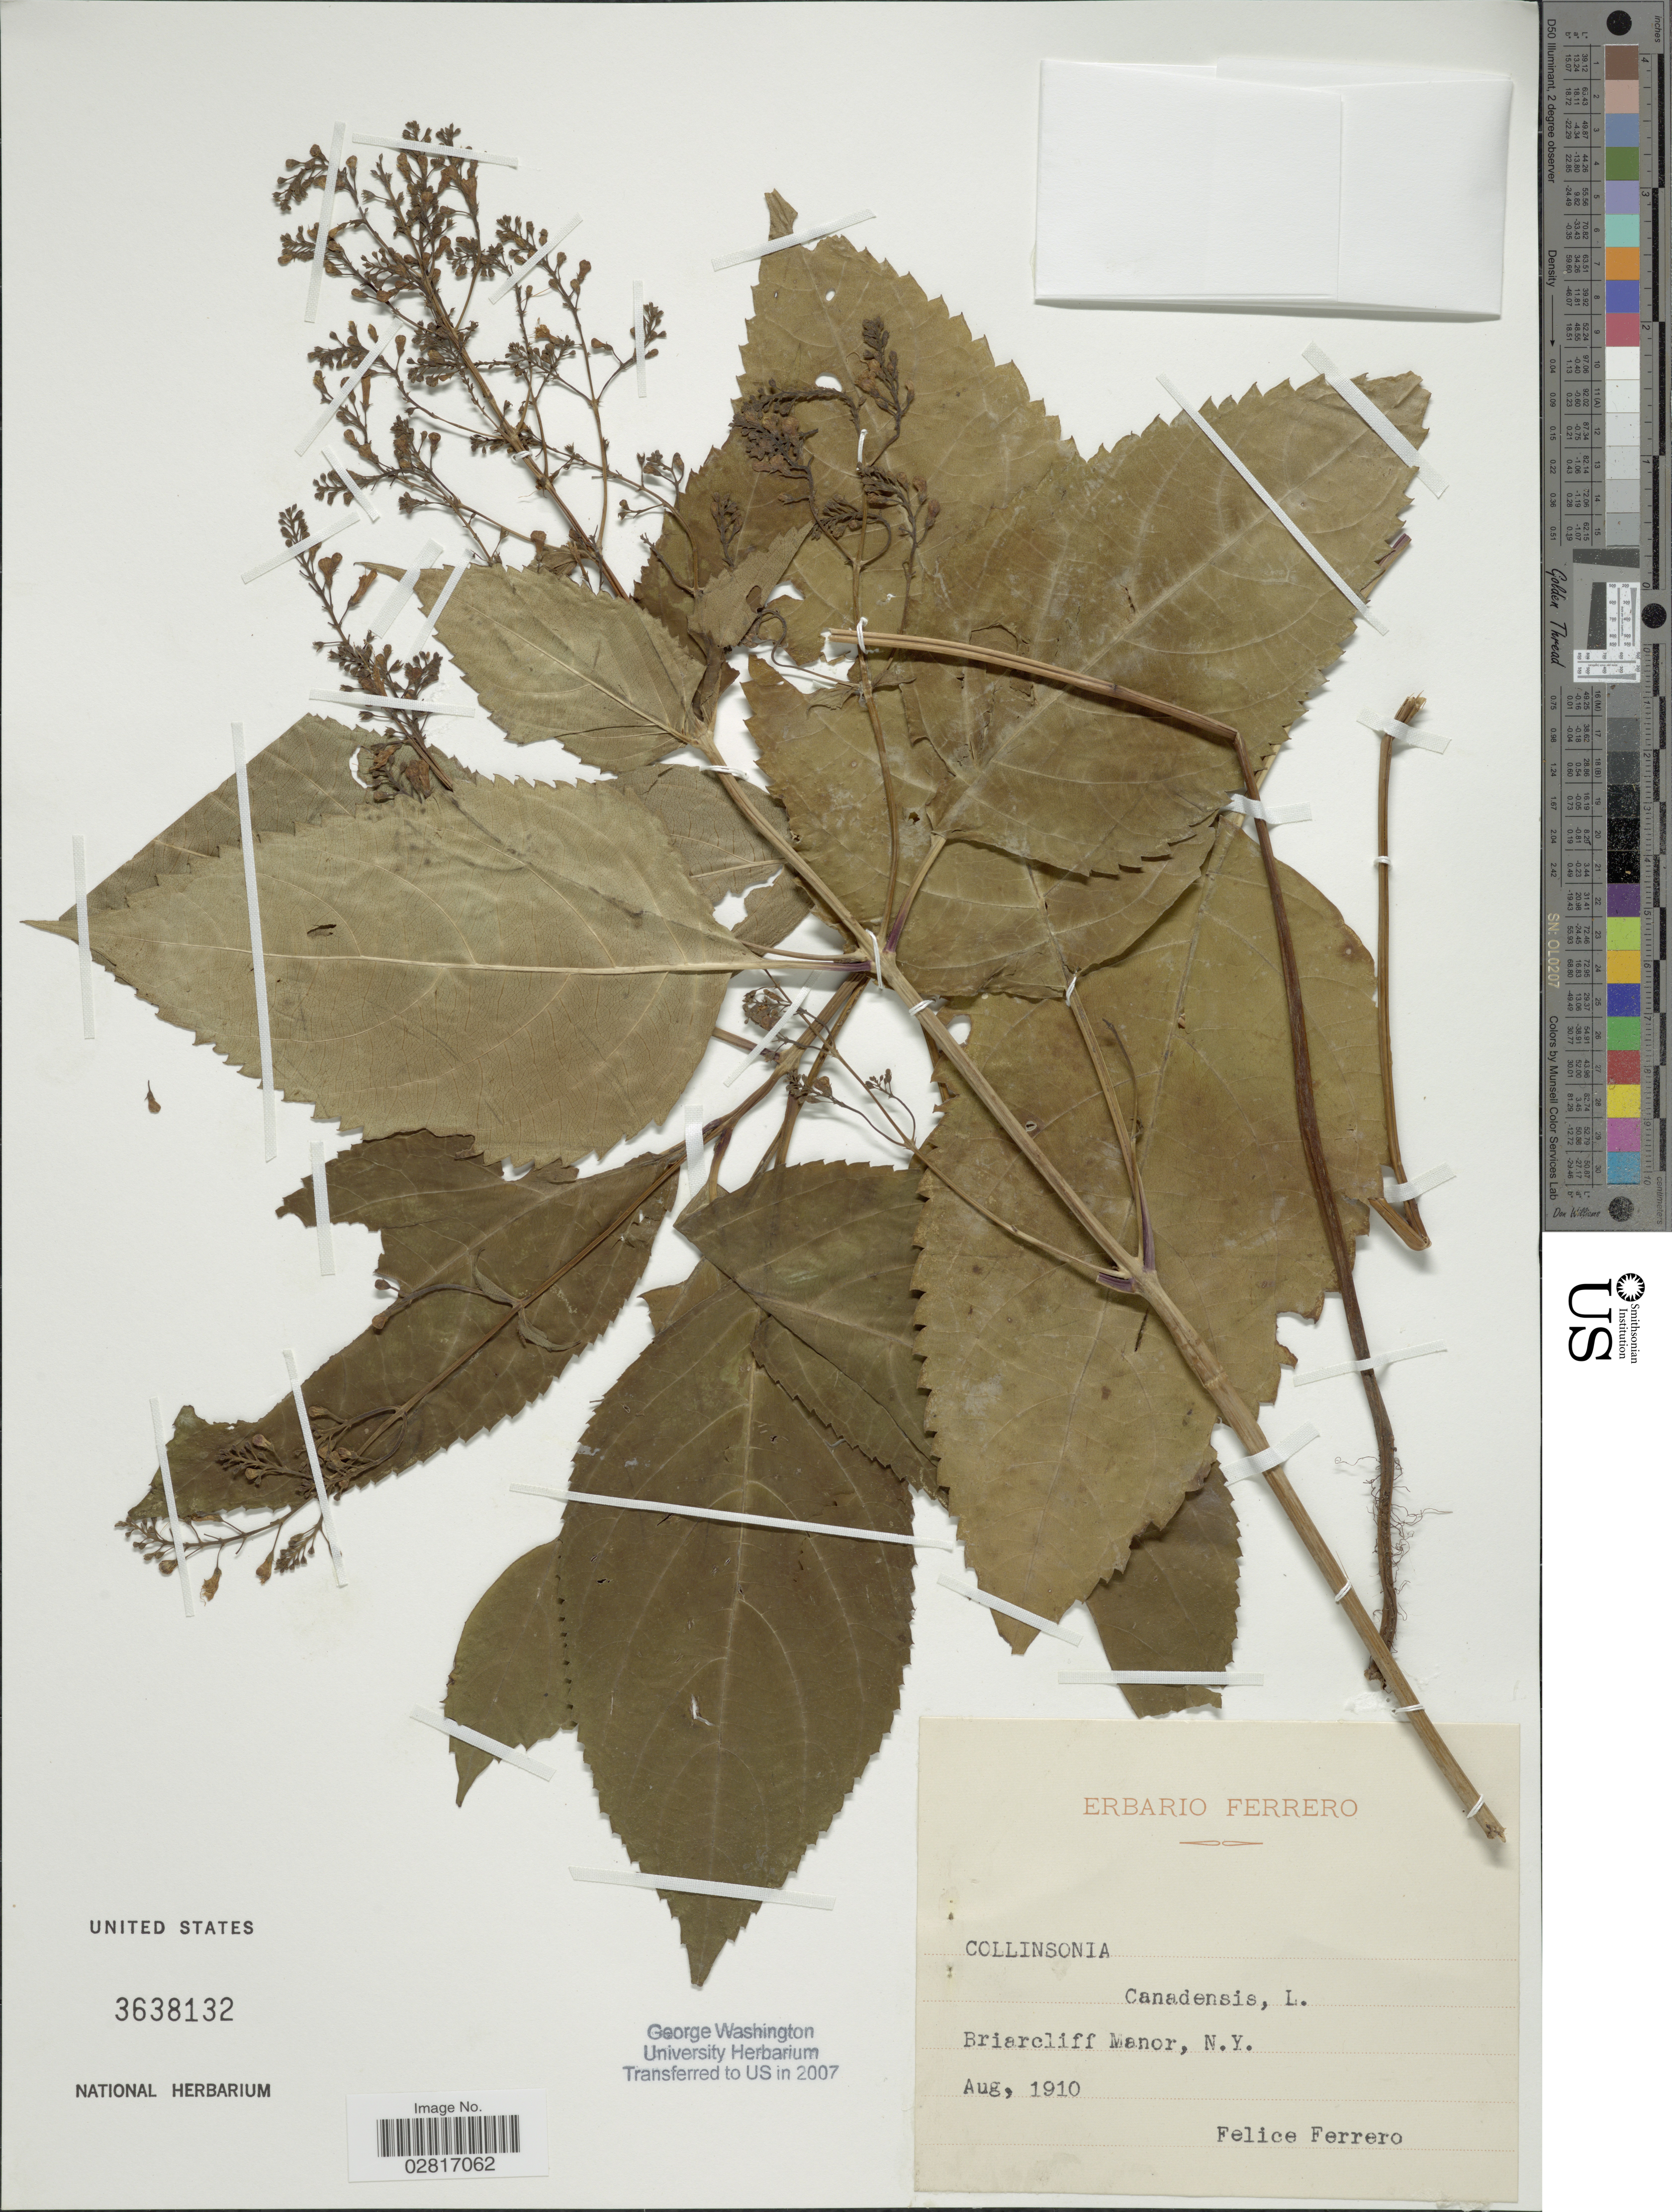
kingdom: Plantae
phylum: Tracheophyta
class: Magnoliopsida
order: Lamiales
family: Lamiaceae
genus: Collinsonia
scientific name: Collinsonia canadensis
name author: L.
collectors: F. Ferrero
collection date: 1910-08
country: United States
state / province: New York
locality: Briarcliff Manor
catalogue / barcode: US 3638132